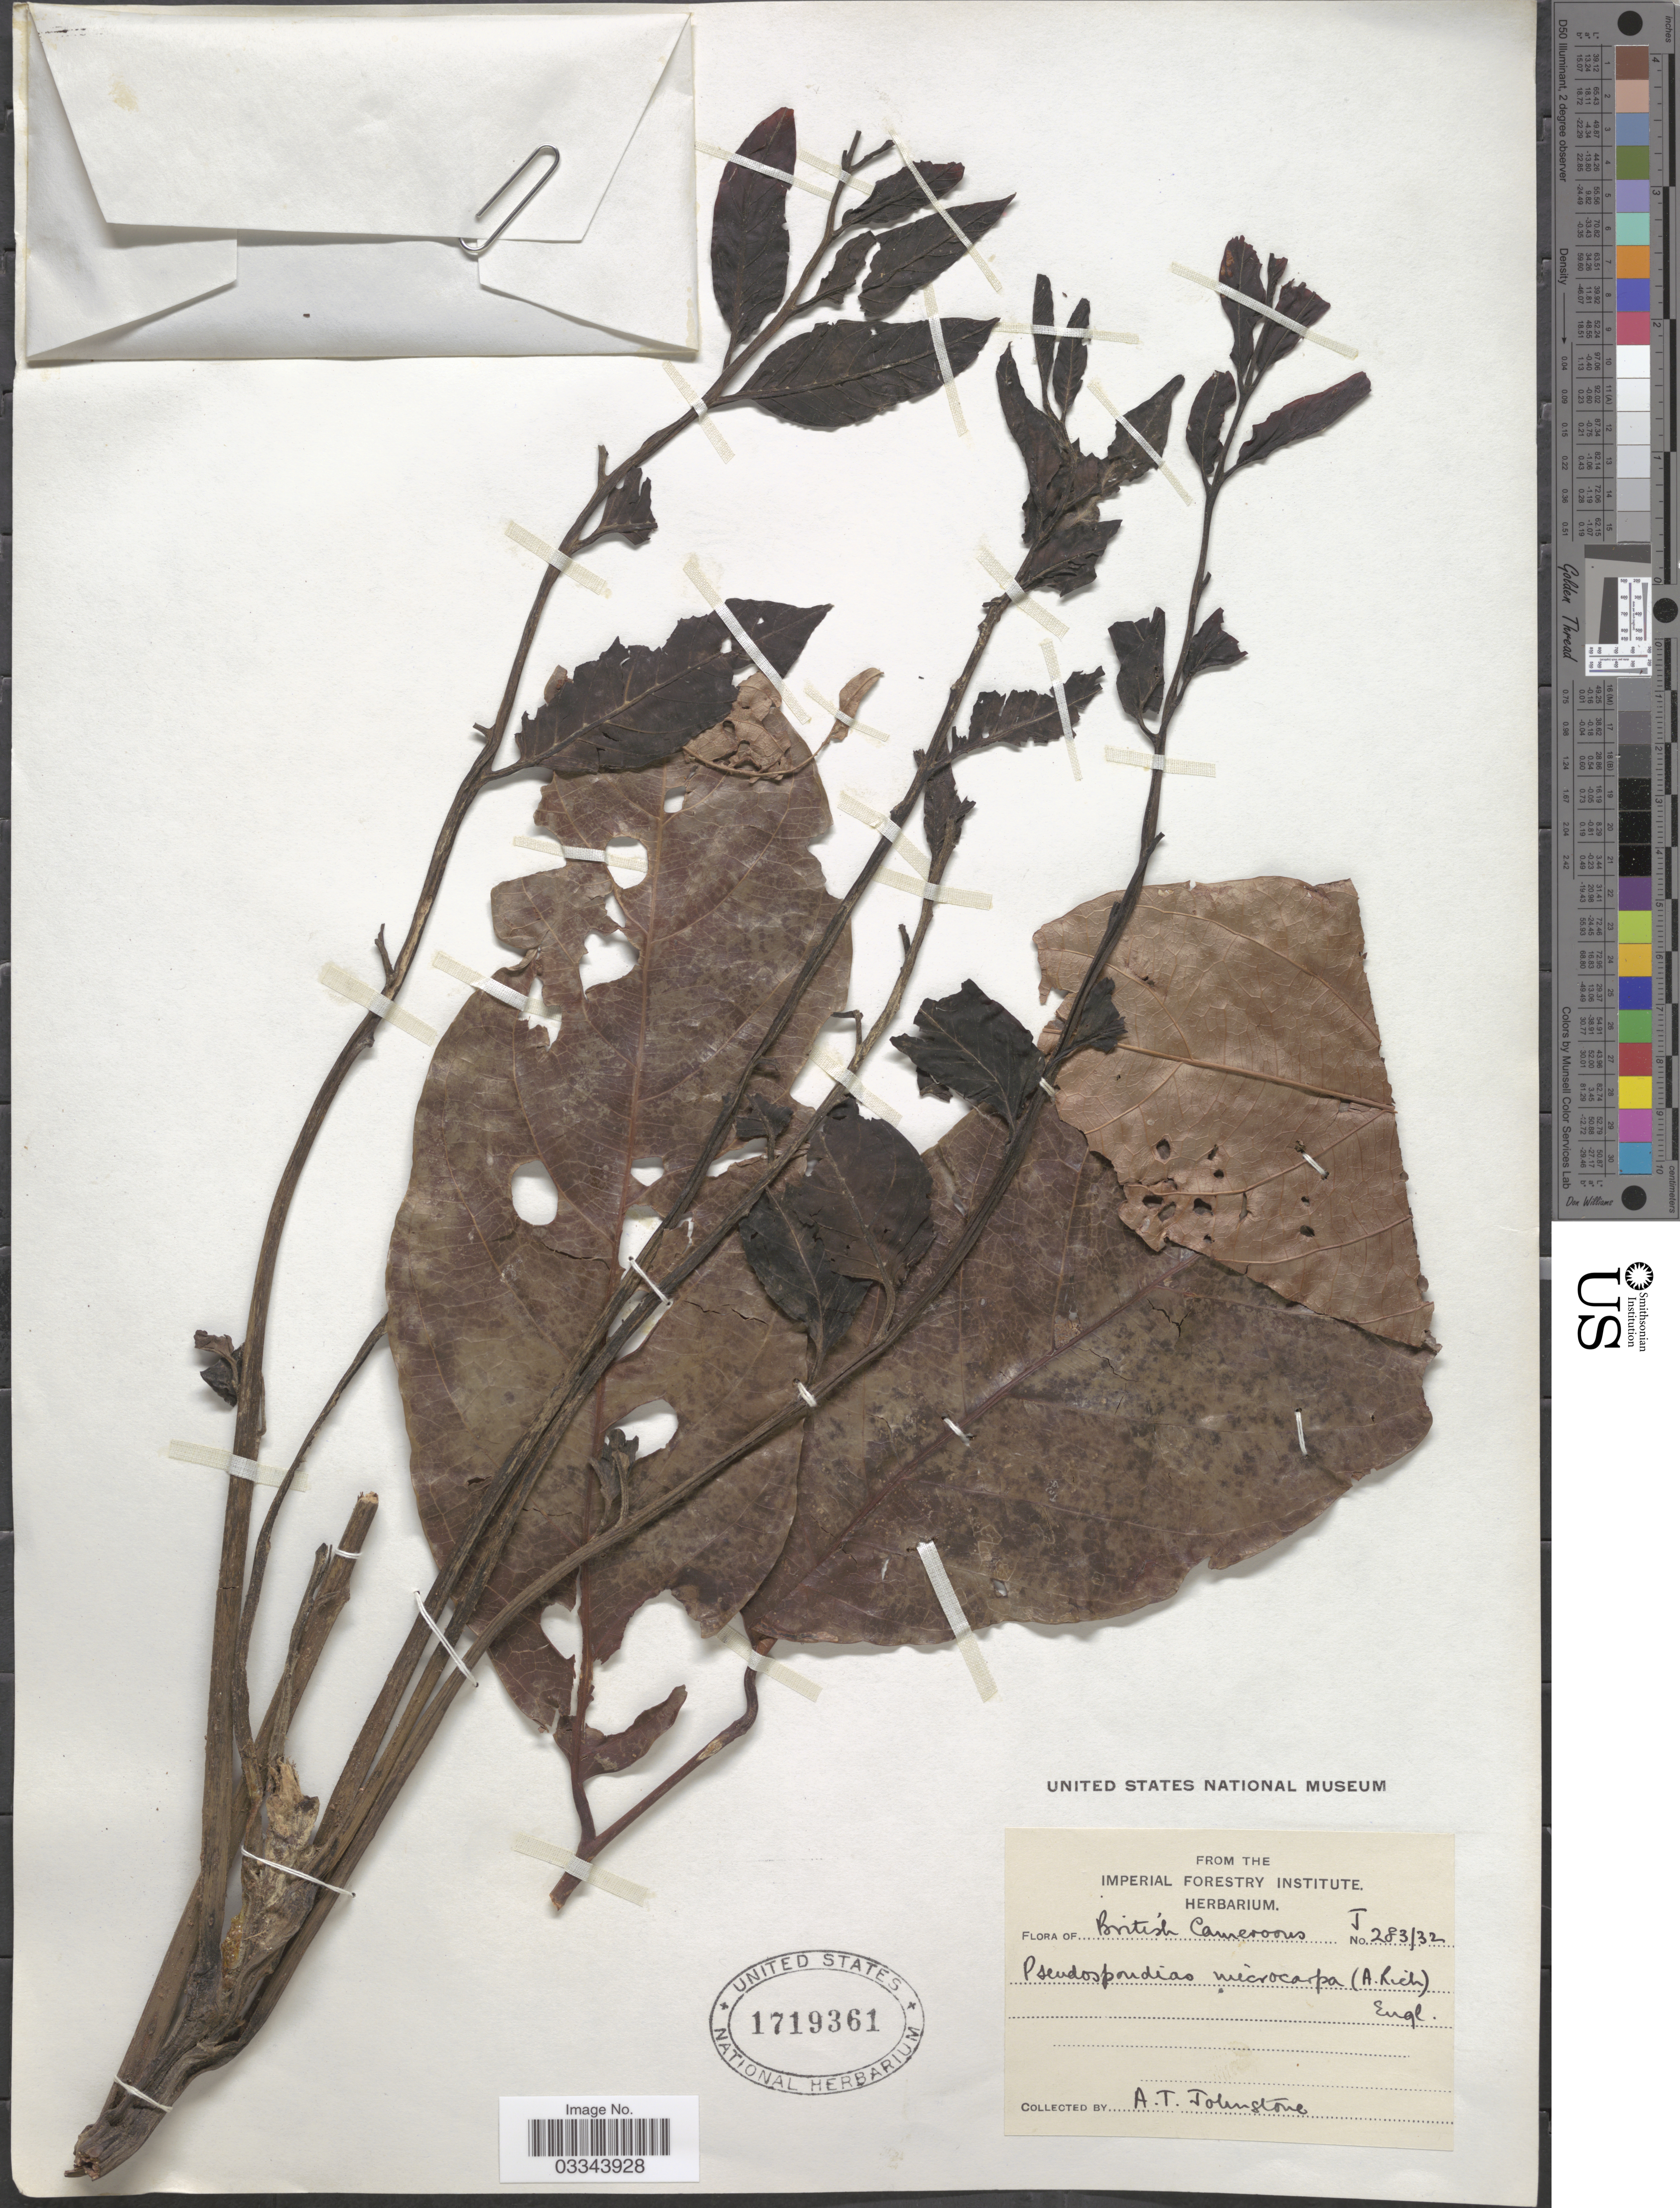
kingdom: Plantae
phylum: Tracheophyta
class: Magnoliopsida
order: Sapindales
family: Anacardiaceae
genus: Pseudospondias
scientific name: Pseudospondias microcarpa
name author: (A. Rich.) Engl.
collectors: A. Johnstone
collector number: J283/32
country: Cameroon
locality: British Cameroons.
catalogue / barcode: US 1719361